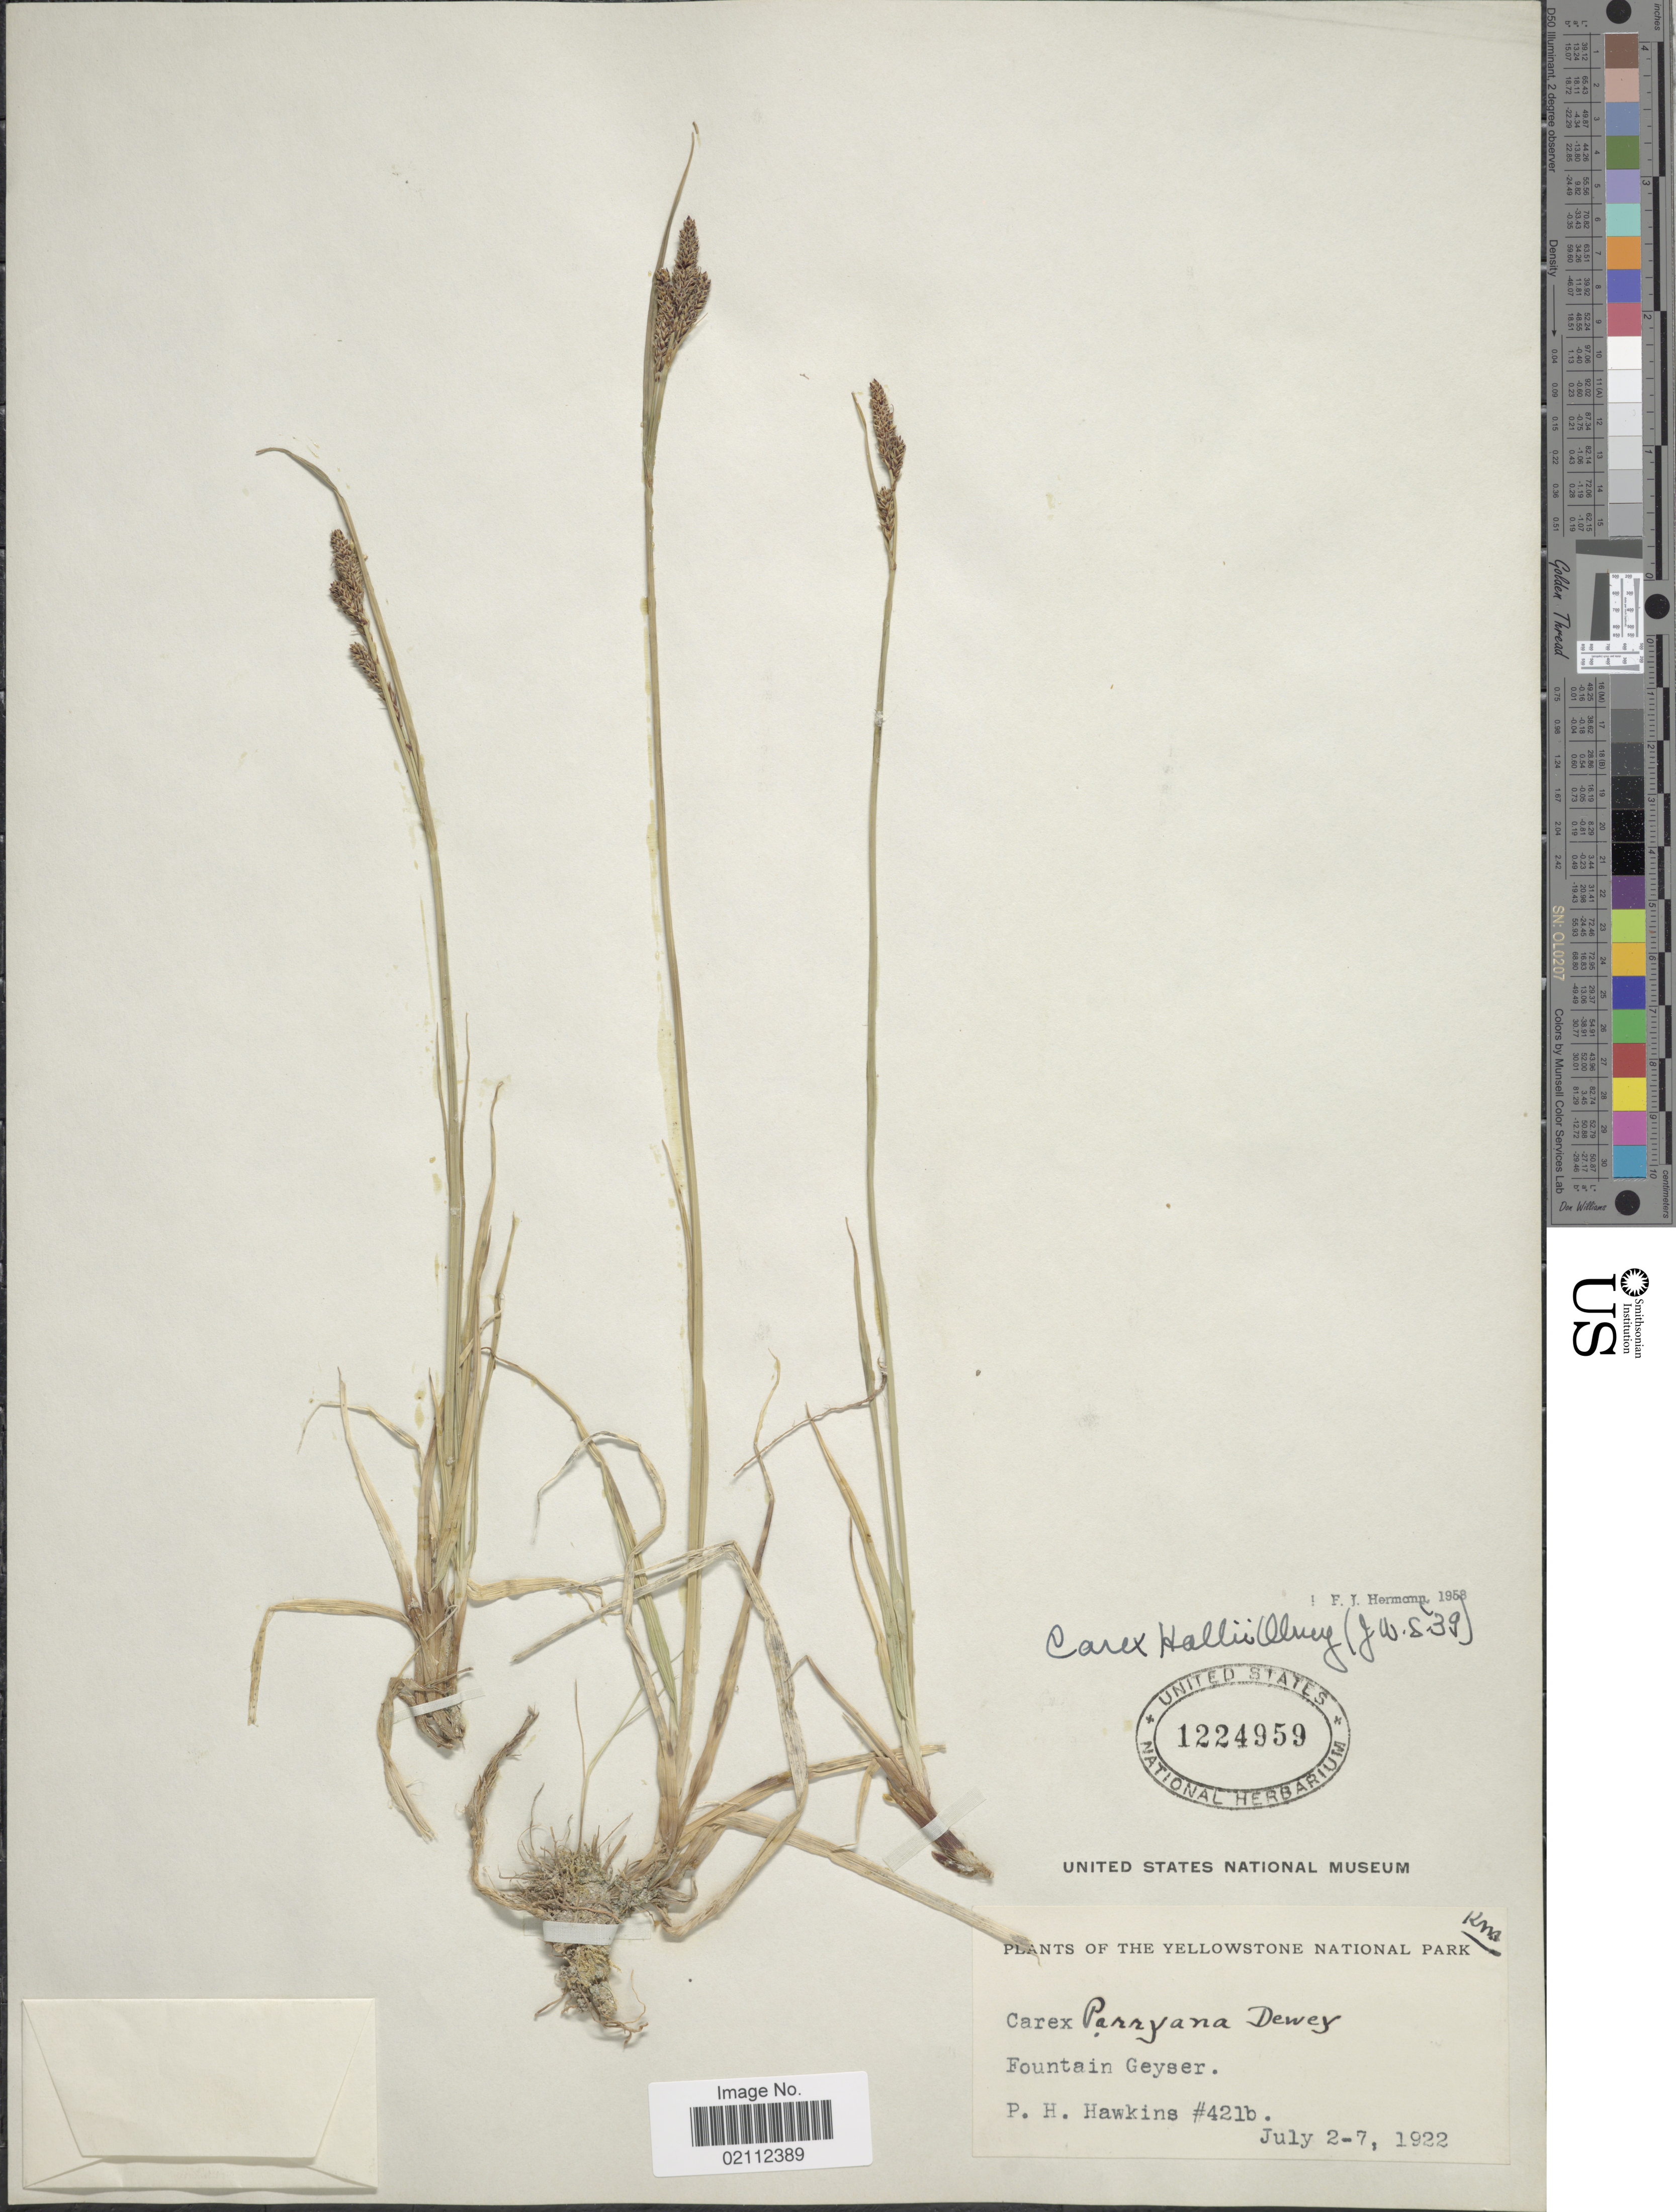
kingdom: Plantae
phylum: Tracheophyta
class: Liliopsida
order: Poales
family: Cyperaceae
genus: Carex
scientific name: Carex hallii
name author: Olney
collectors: P. Hawkins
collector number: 421b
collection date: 1922-07-02/1922-07-07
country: United States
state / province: Wyoming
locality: Yellowstone National Park. Fountain Geyser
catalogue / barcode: US 1224959